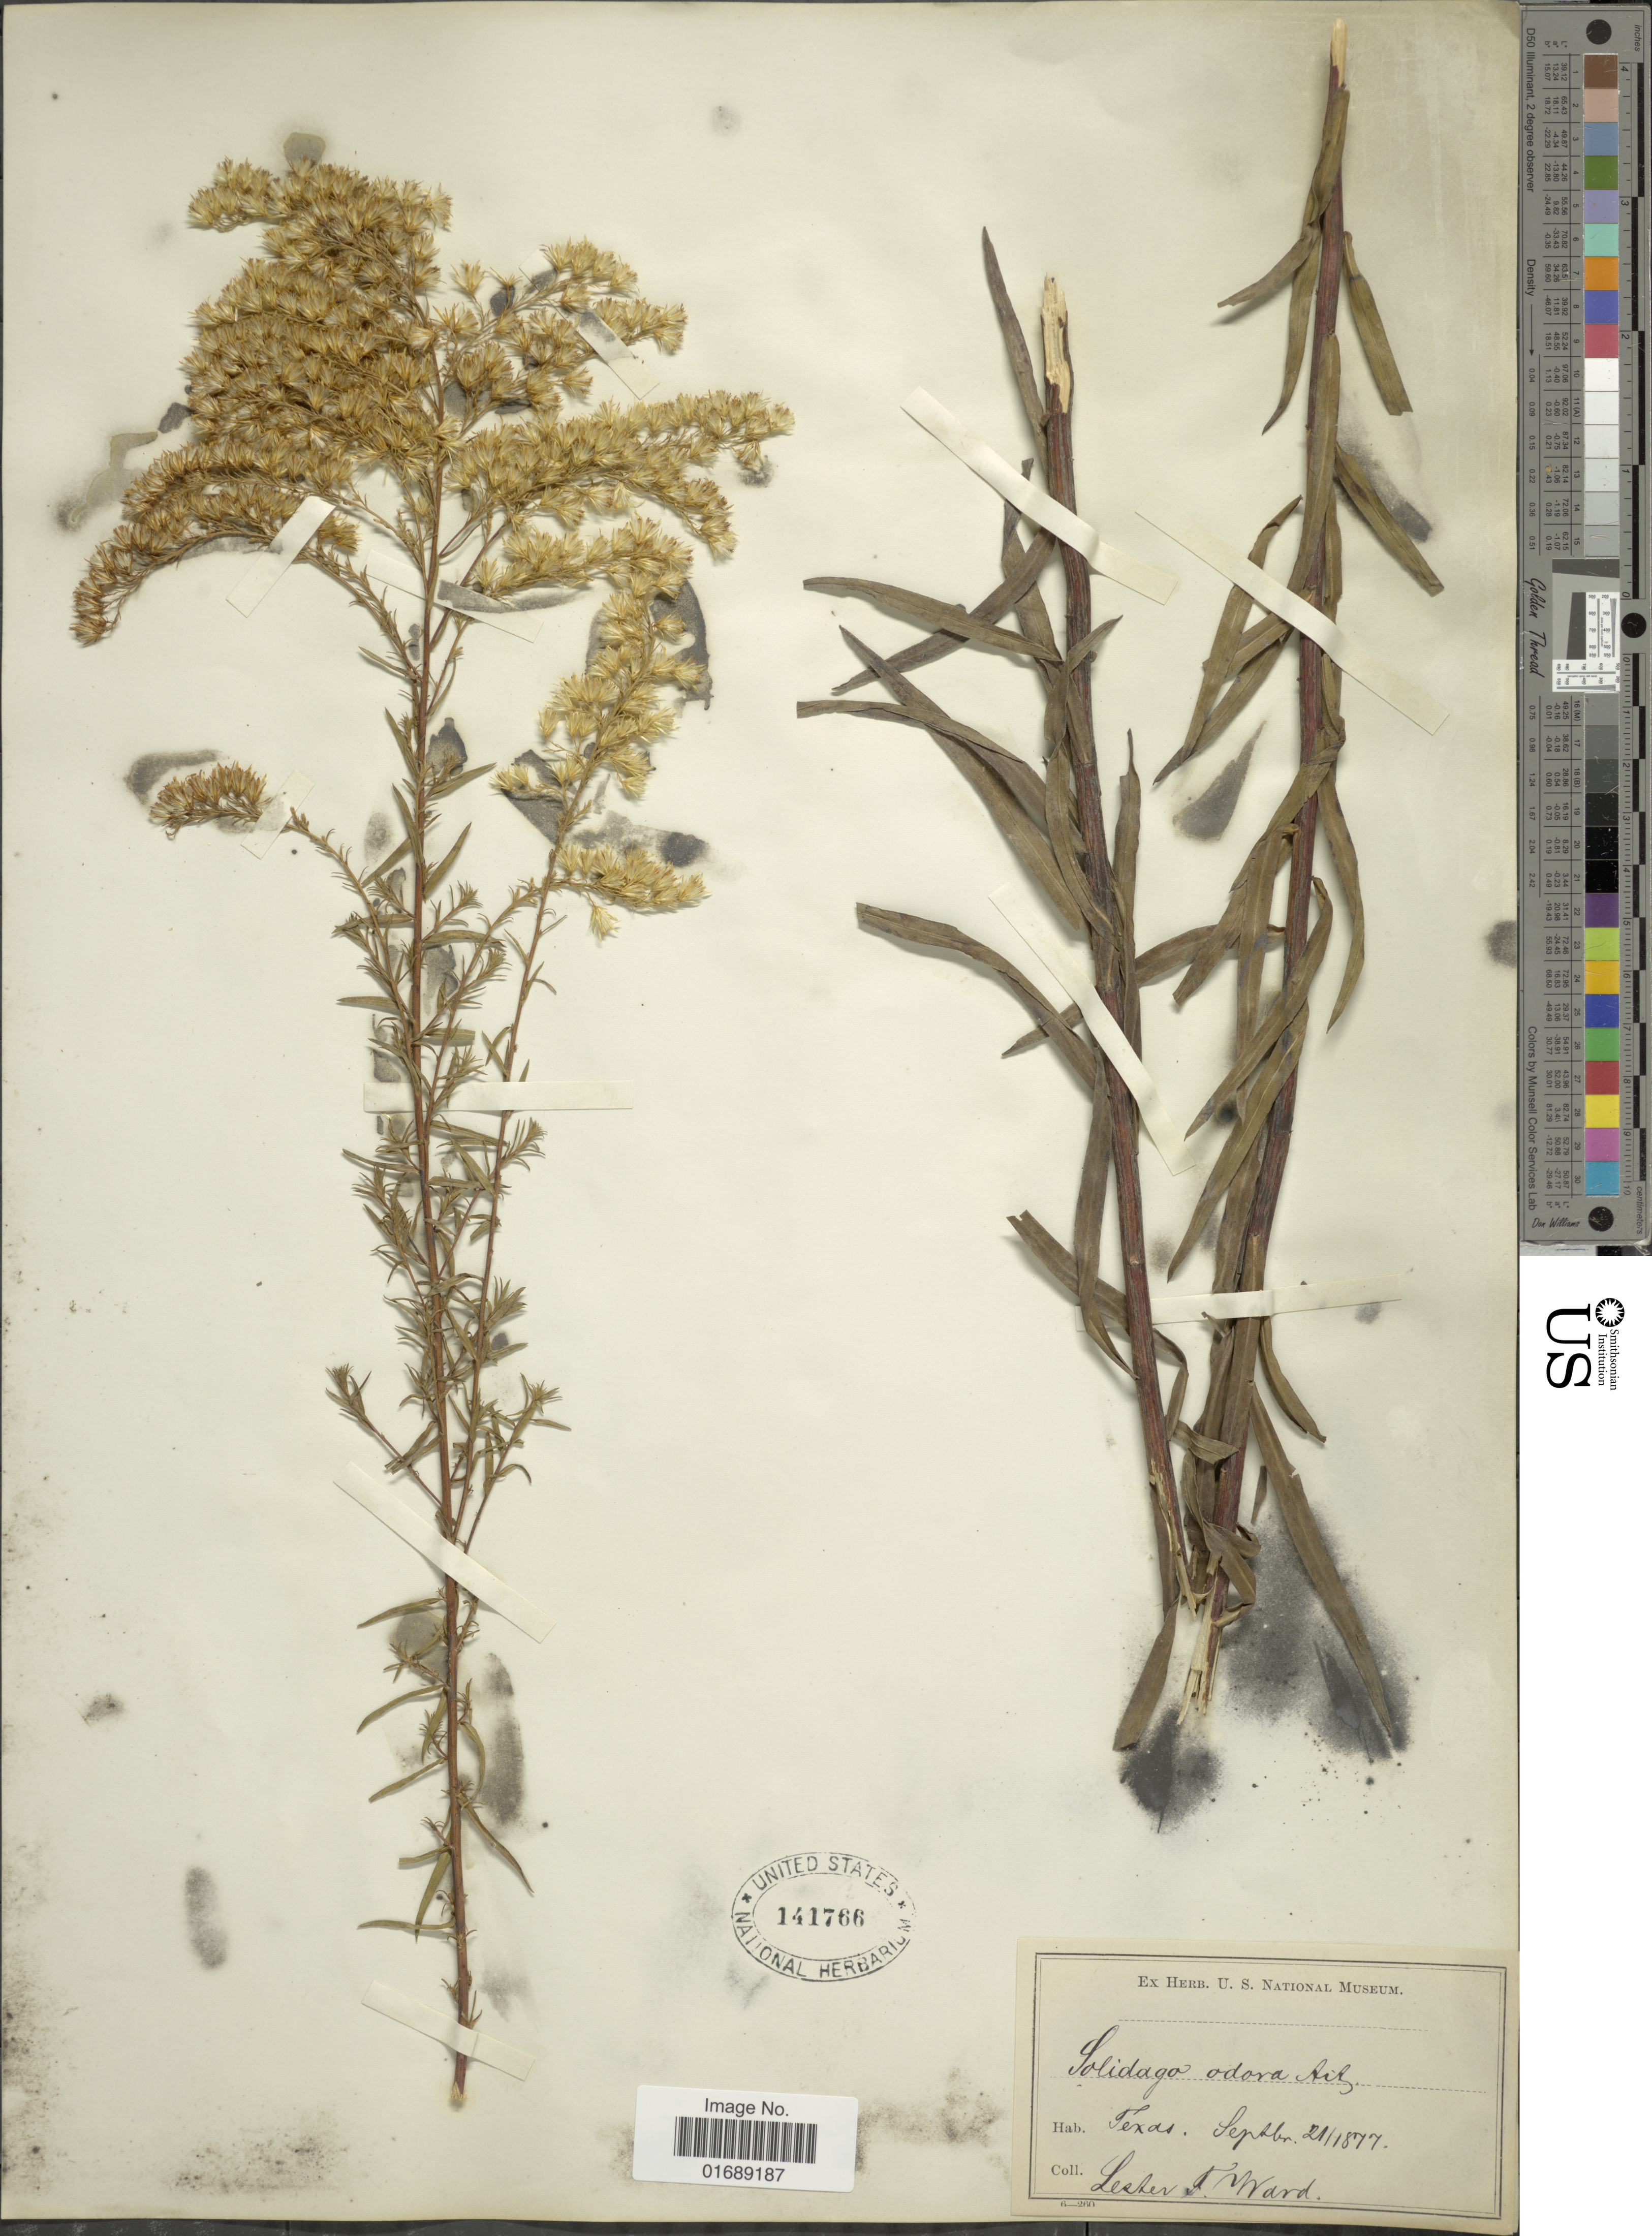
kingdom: Plantae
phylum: Tracheophyta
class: Magnoliopsida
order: Asterales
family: Asteraceae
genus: Solidago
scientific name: Solidago odora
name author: Aiton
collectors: L. F. Ward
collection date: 1877-09-21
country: United States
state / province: Texas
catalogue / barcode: US 141766